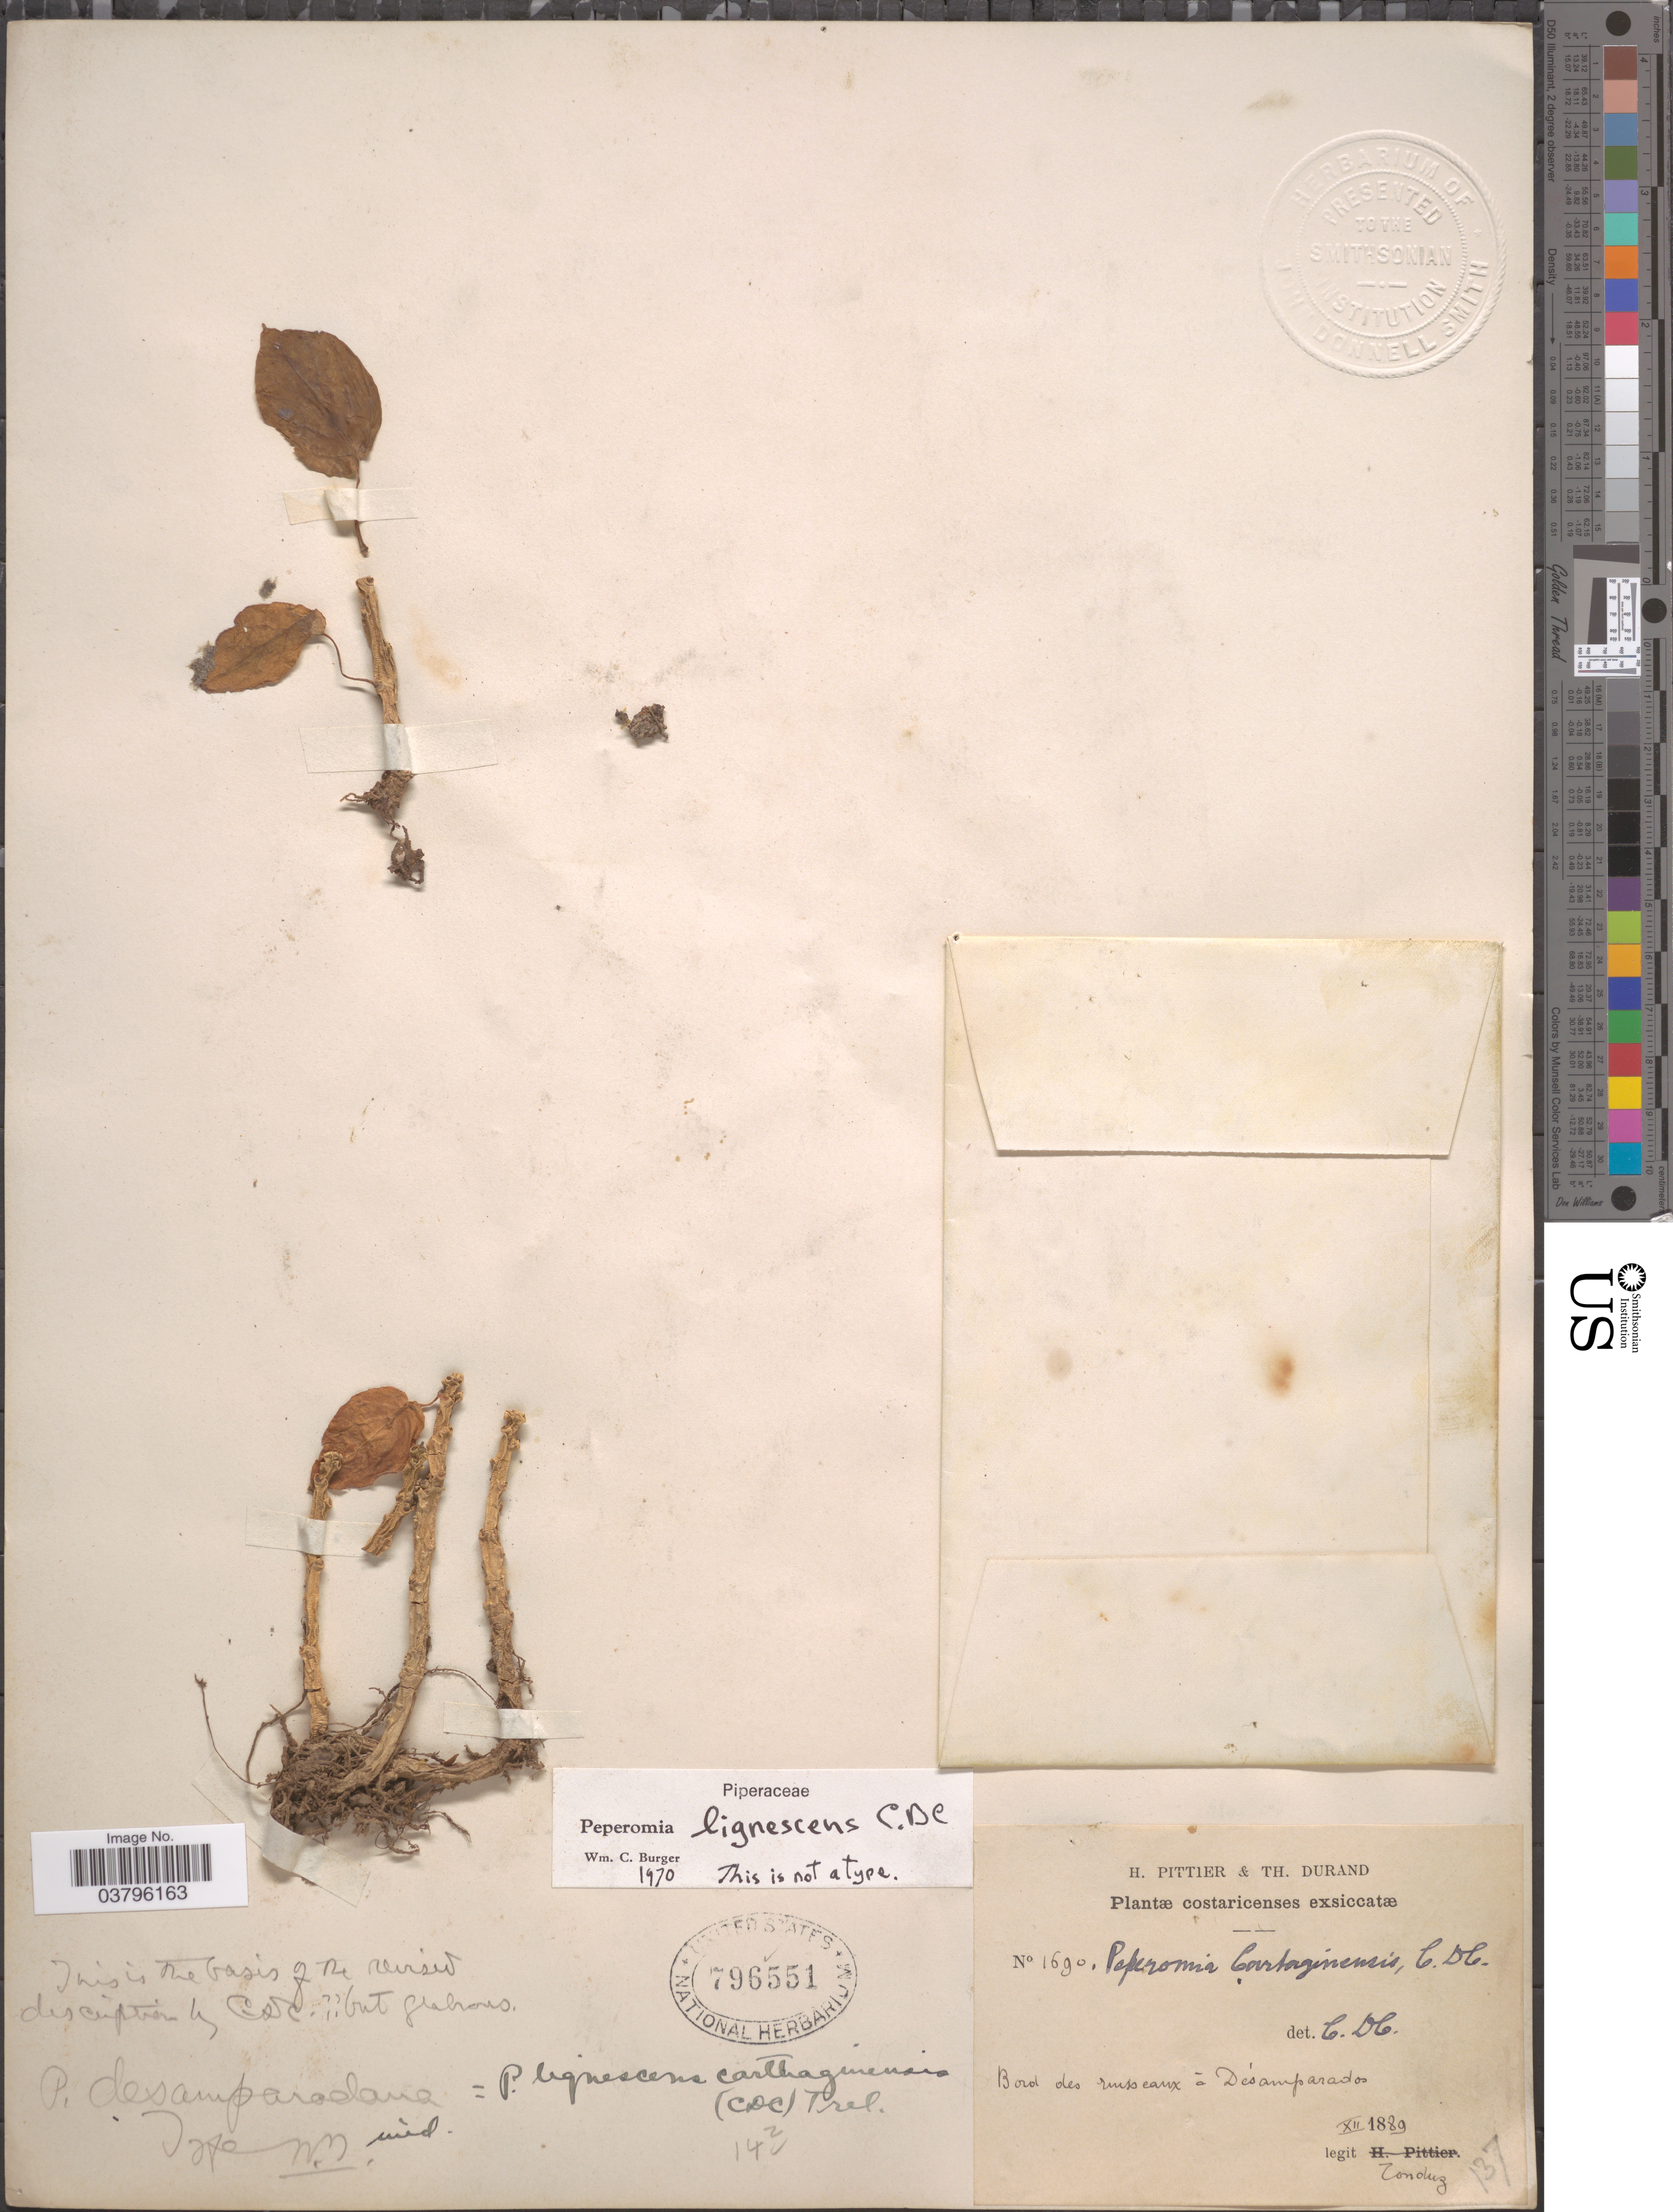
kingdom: Plantae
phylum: Tracheophyta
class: Magnoliopsida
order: Piperales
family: Piperaceae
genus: Peperomia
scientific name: Peperomia lignescens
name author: C. DC.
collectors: Tonduz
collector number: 1690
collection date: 1889-12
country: Costa Rica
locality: Bords des ruisseaux à Désamparados.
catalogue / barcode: US 796551